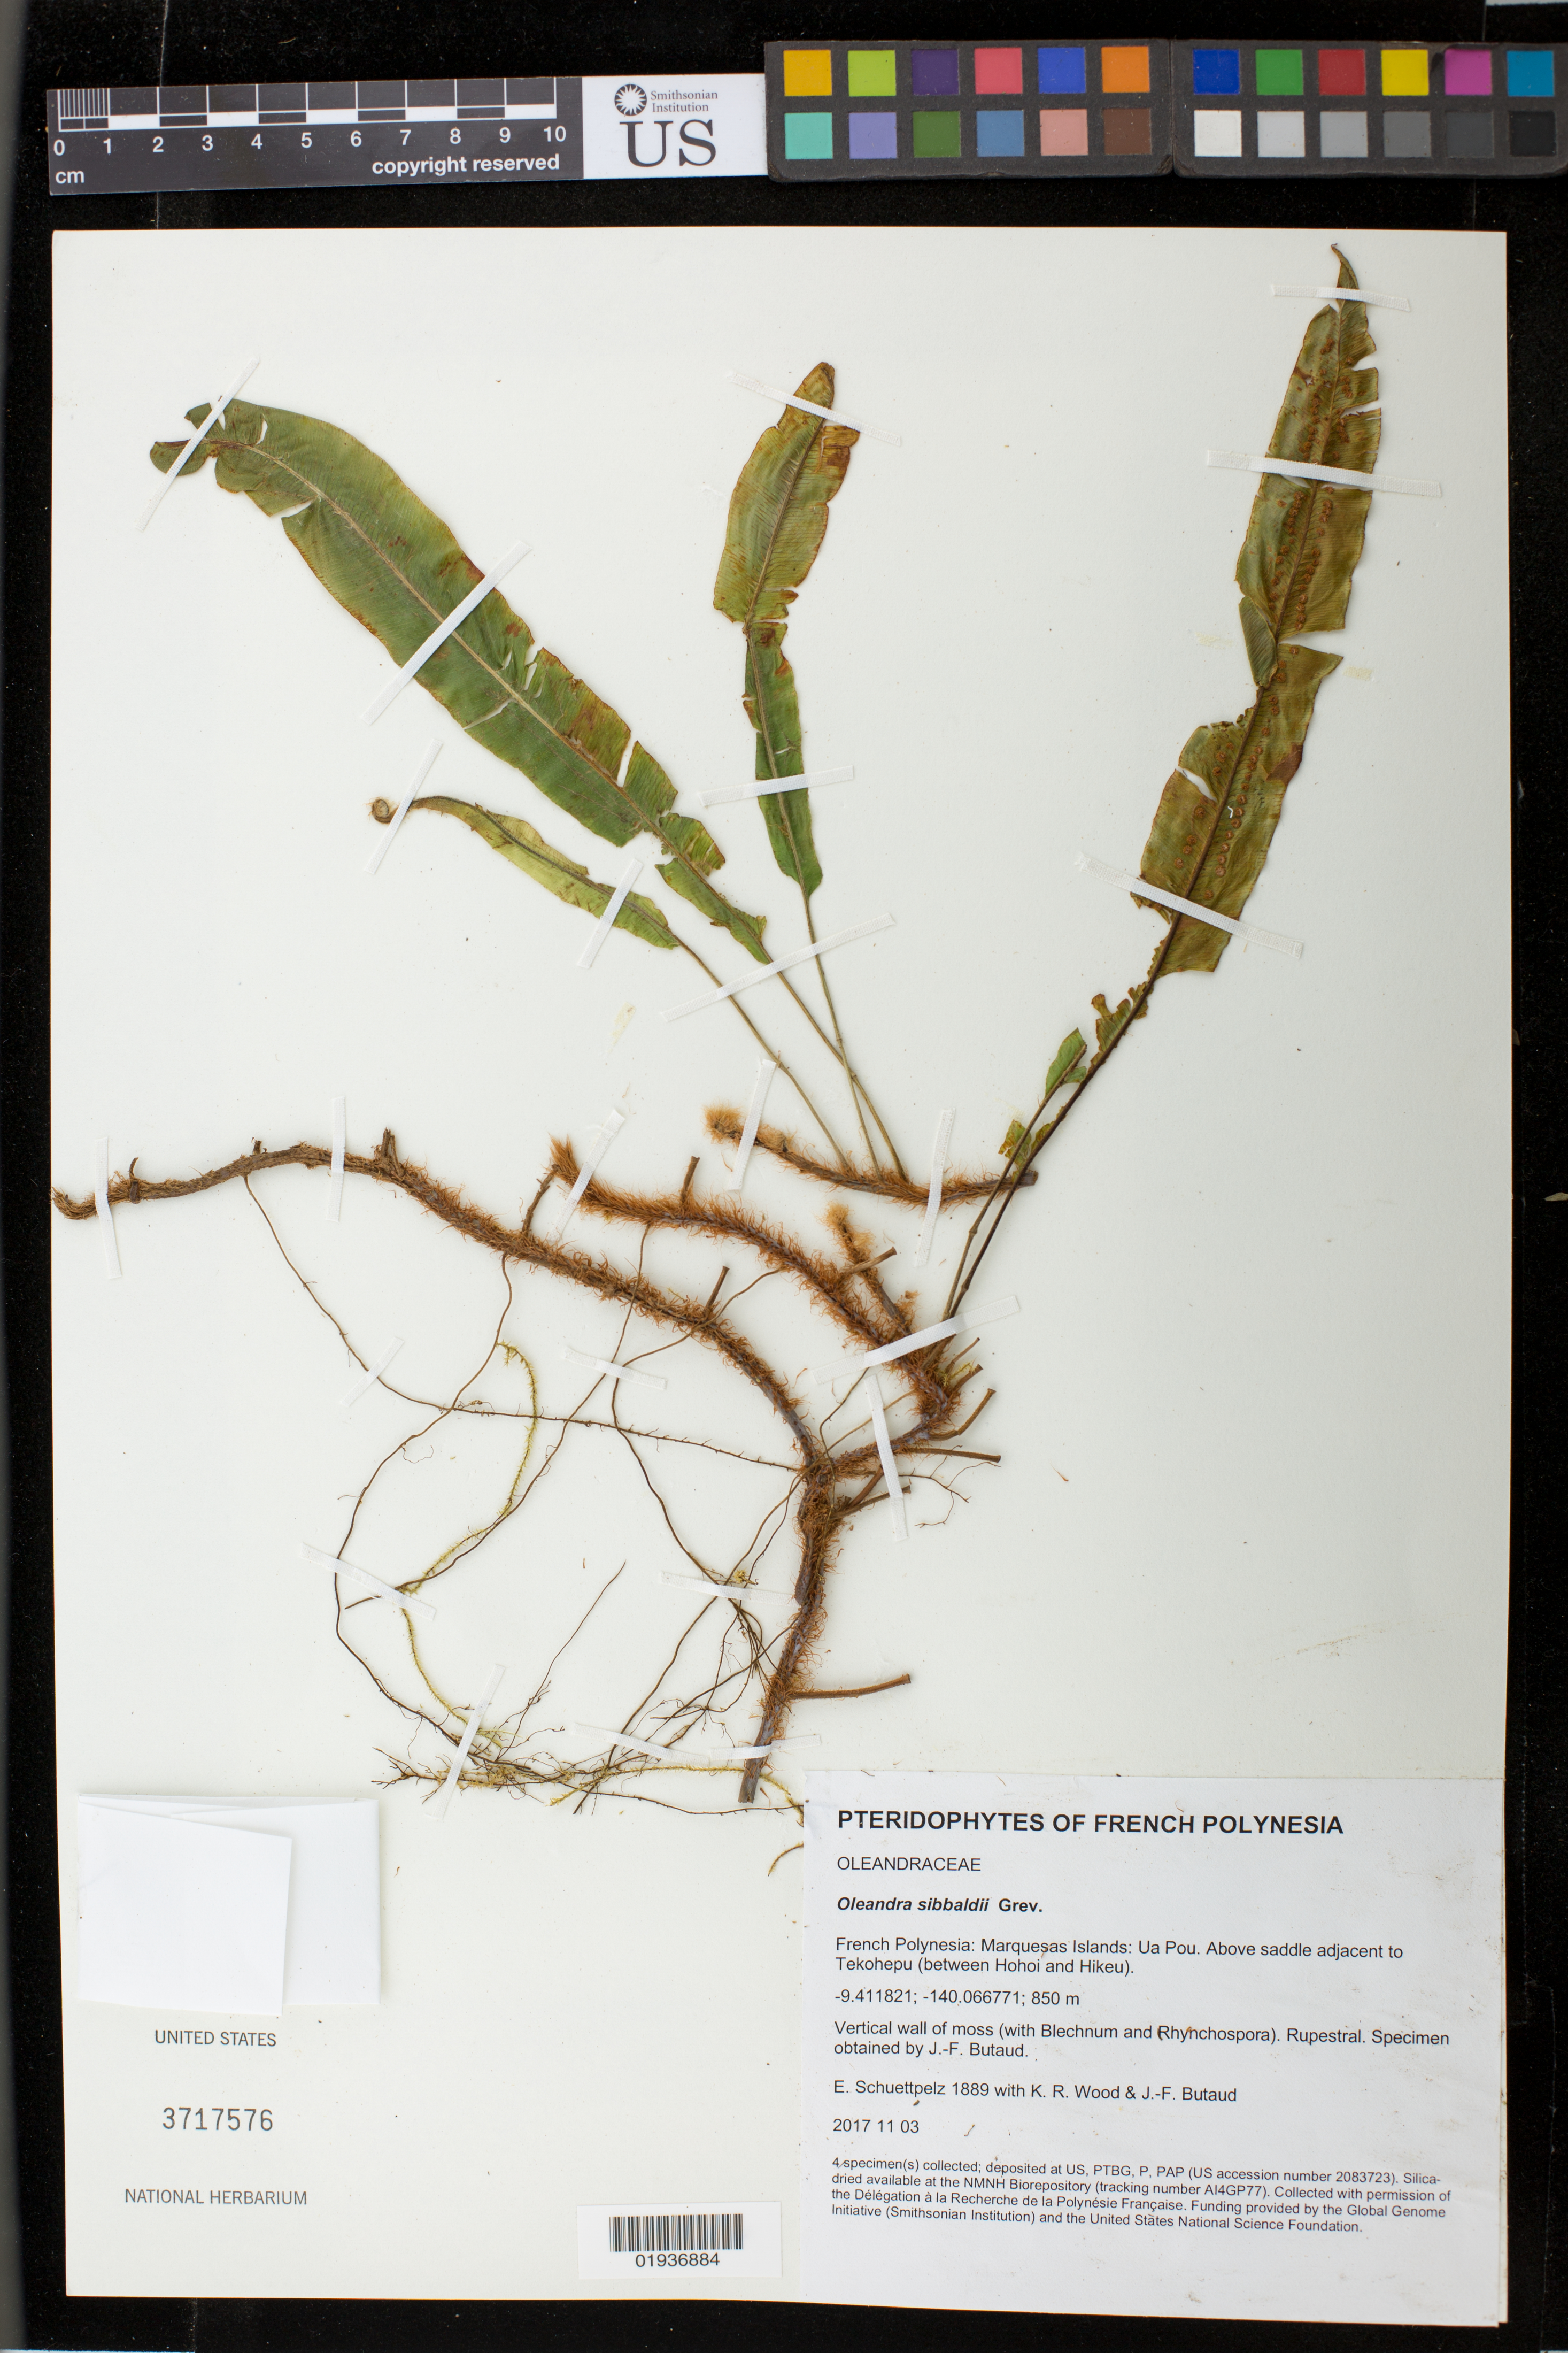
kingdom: Plantae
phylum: Tracheophyta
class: Polypodiopsida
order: Polypodiales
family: Oleandraceae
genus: Oleandra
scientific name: Oleandra sibbaldii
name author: Grev.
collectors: E. Schuettpelz, K. R. Wood & J. -F. Butaud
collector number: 1889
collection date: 2017-11-03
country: French Polynesia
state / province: Marquesas Islands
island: Ua Pou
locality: Above saddle adjacent to Tekohepu (between Hohoi and Hikeu).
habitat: Vertical wall of moss (with Blechnum and Rhynchospora).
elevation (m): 850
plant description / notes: Collected with permission of the Délégation à la Recherche de la Polynésie Française. Funding provided by the Global Genome Initiative (Smithsonian Institution) and the United States National Science Foundation. Silica dried tissue stored at AI4GP77 in the NMNH Biorepository, Smithsonian Institution.; Specimen obtained by J.-F. Butaud.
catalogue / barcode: US 3717576